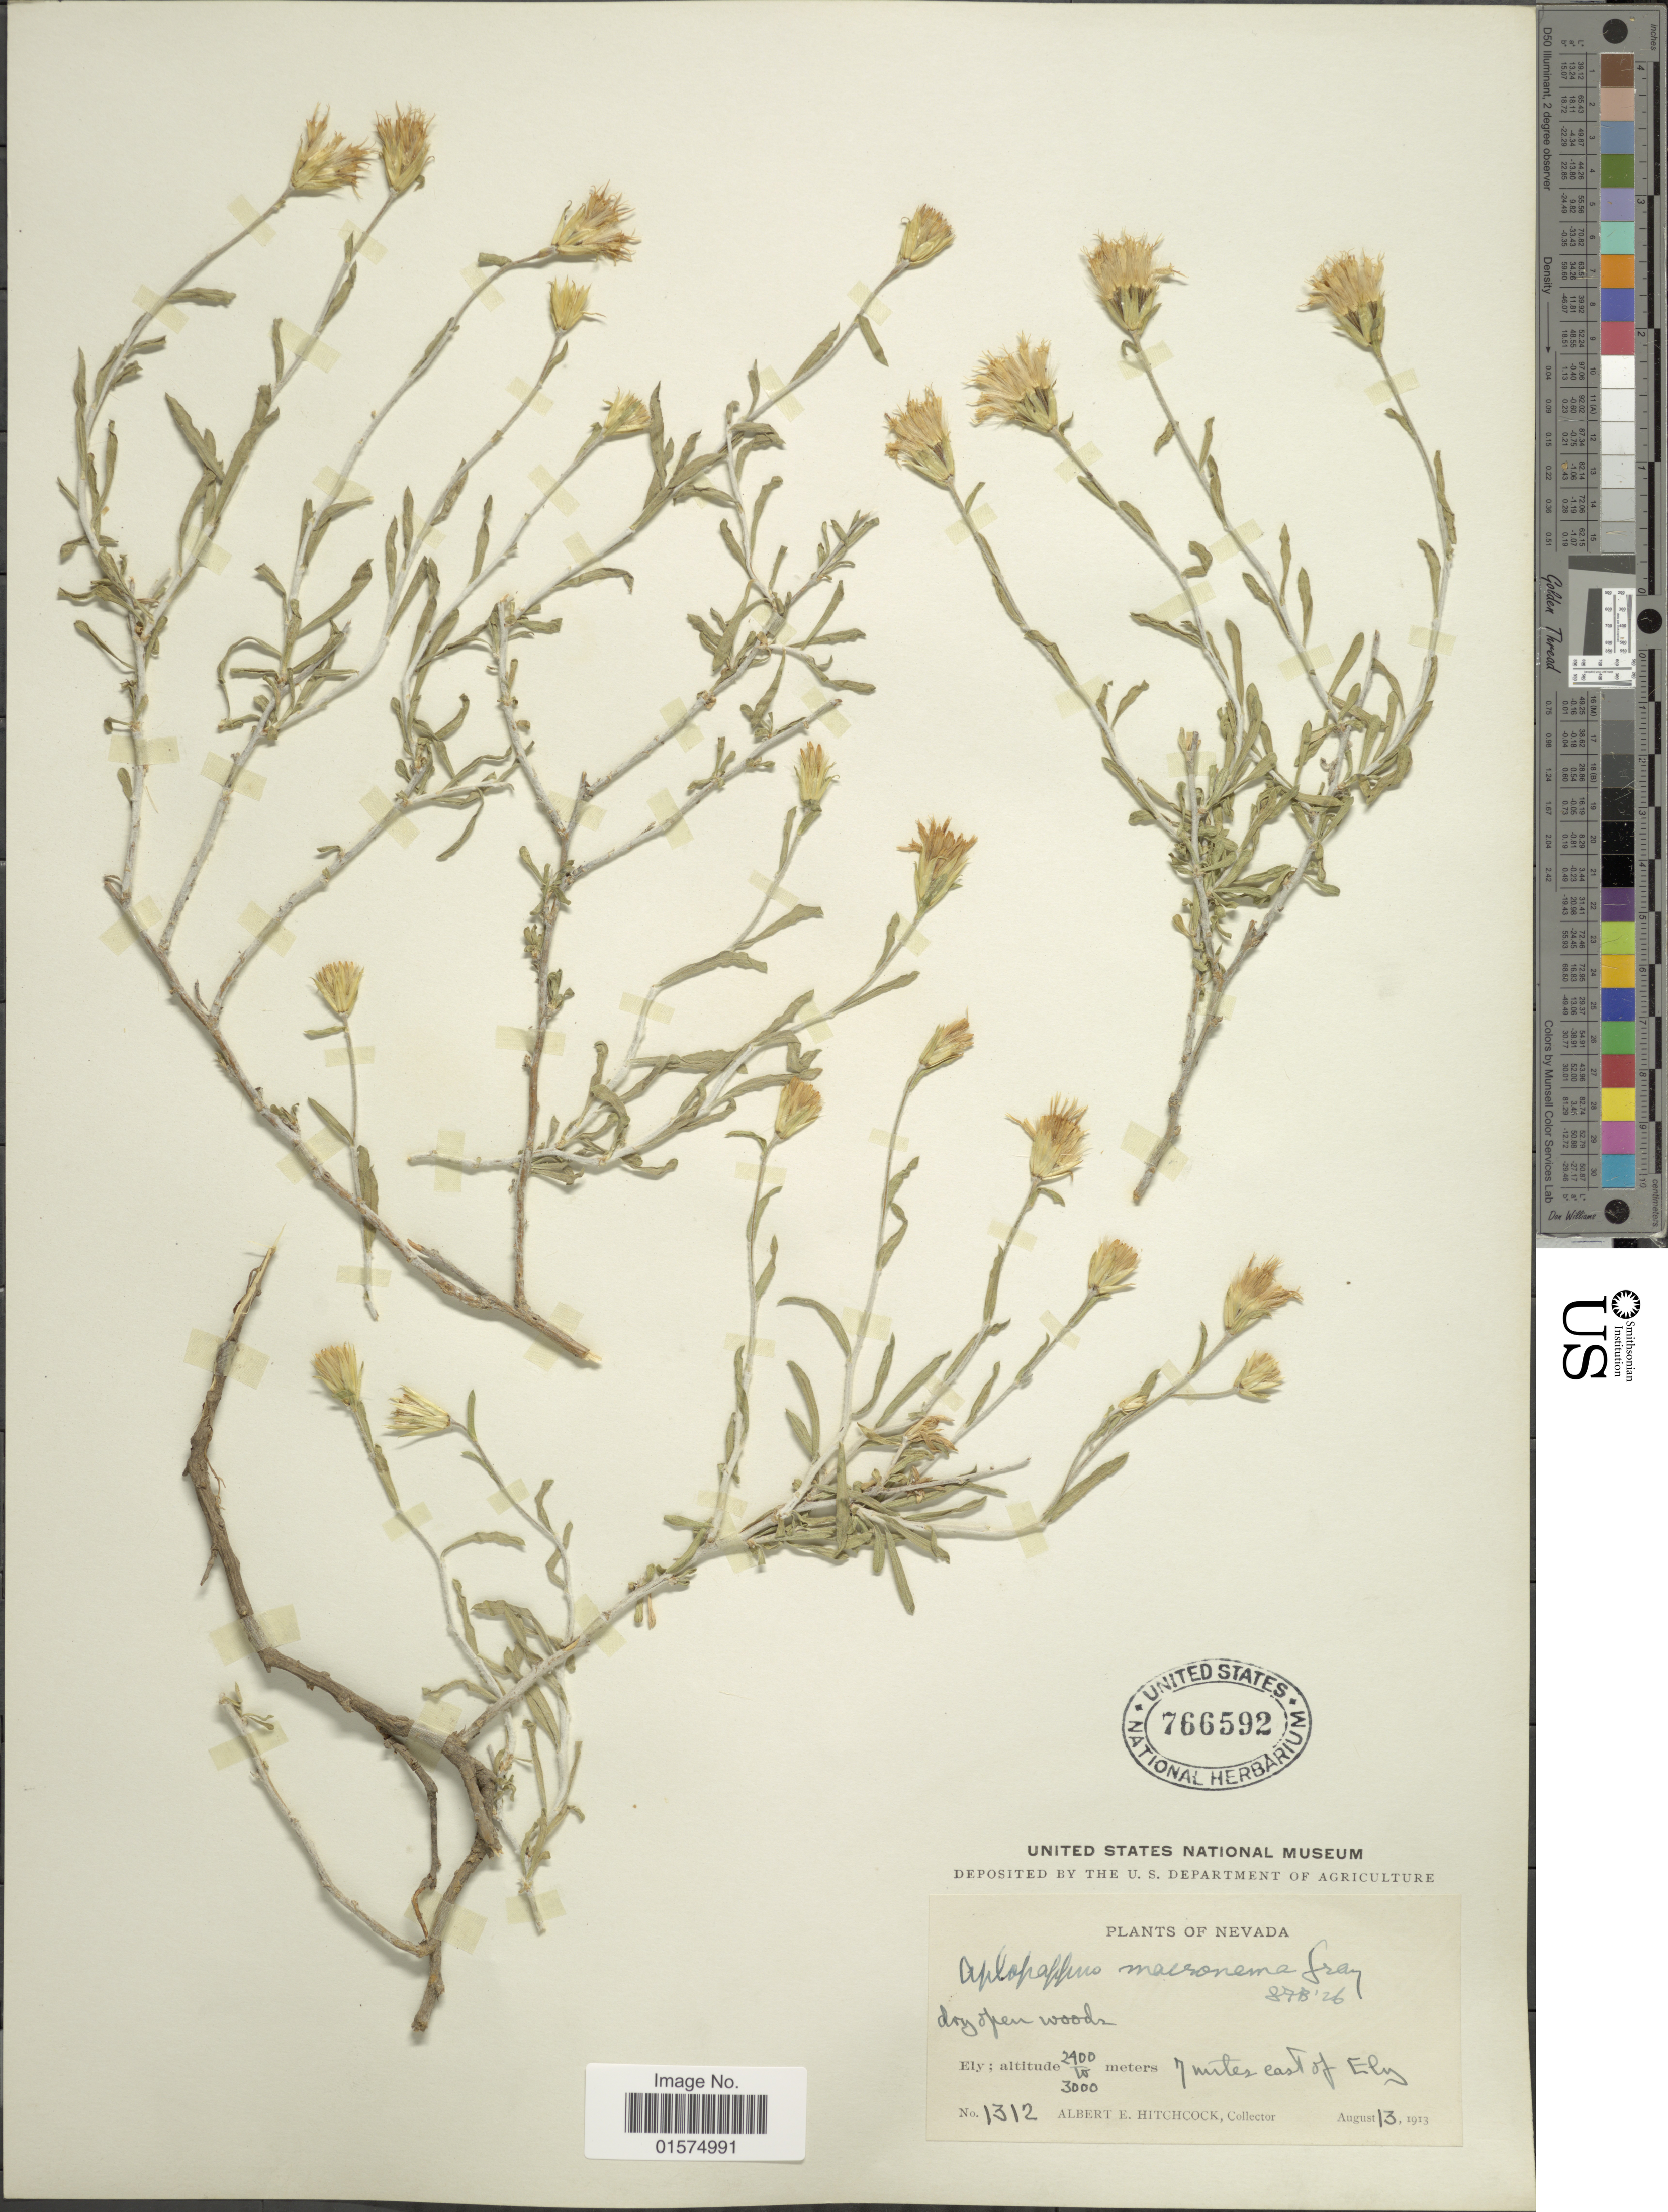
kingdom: Plantae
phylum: Tracheophyta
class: Magnoliopsida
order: Asterales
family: Asteraceae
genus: Ericameria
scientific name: Ericameria discoidea var. discoidea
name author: (Nutt.) G.L. Nesom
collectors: A. Hitchcock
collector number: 1312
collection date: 1913-08-13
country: United States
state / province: Nevada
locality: Ely. 7 miles east of Ely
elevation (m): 2400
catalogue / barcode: US 766592